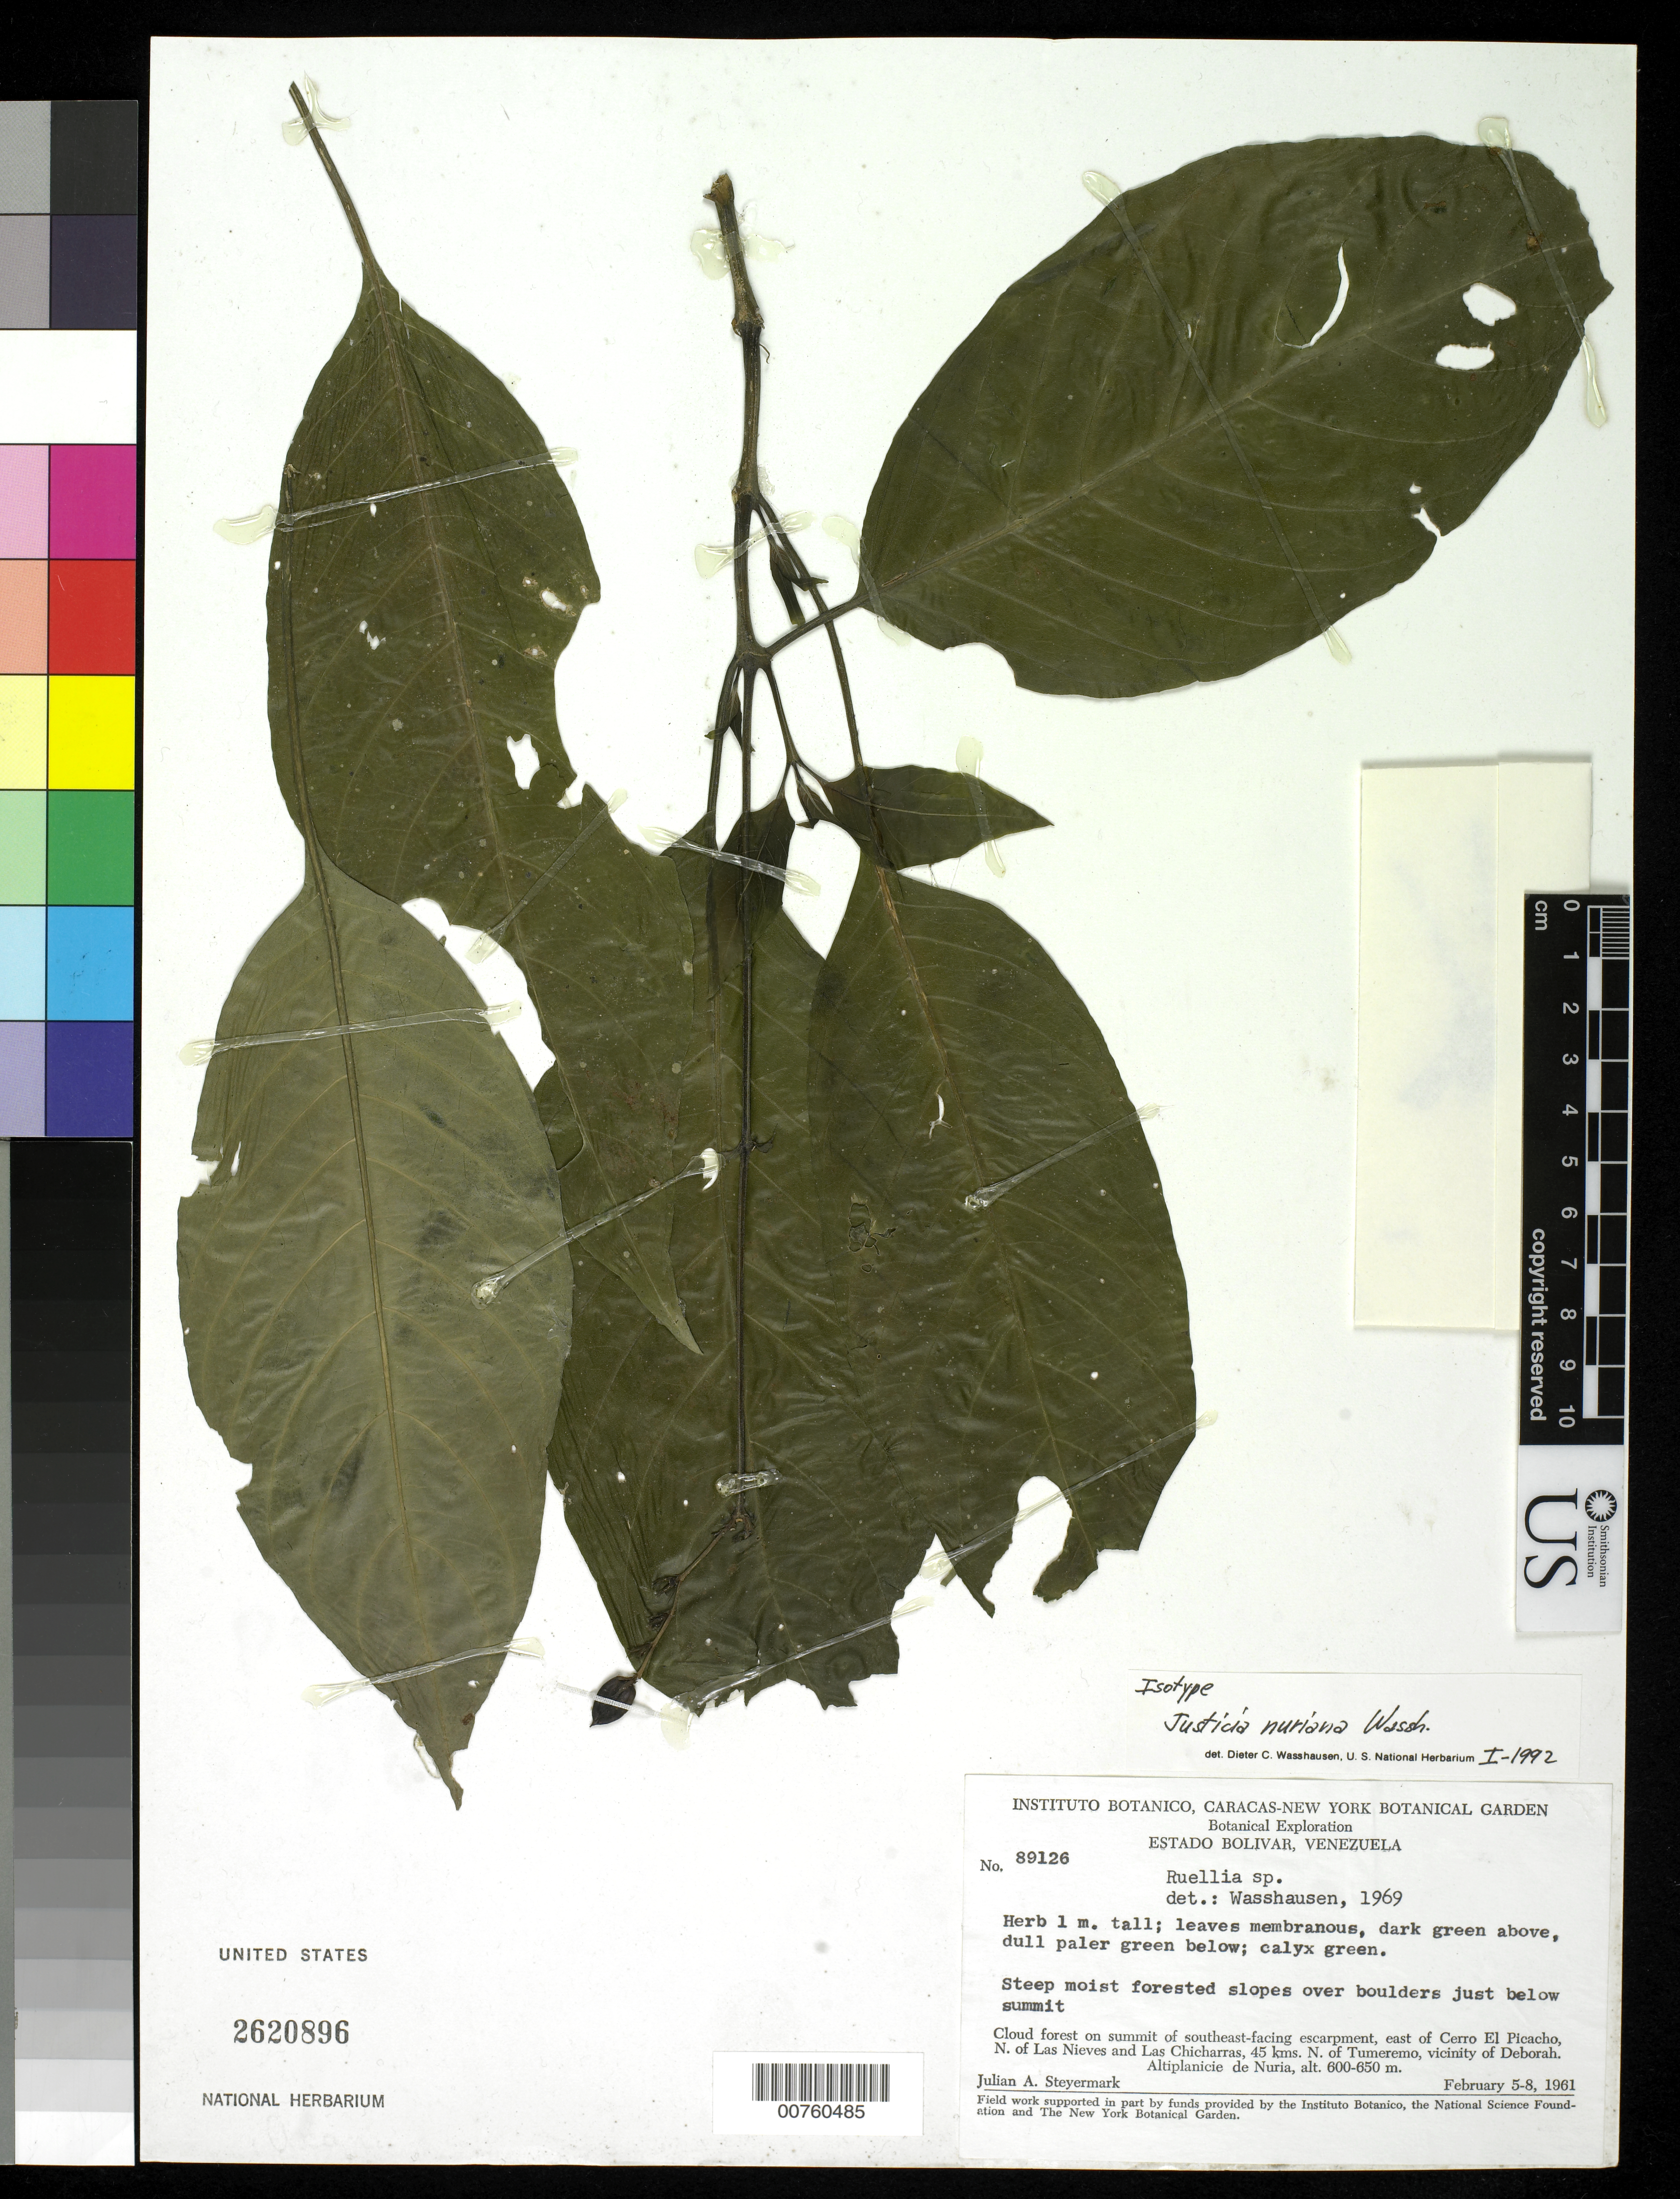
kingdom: Plantae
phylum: Tracheophyta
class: Magnoliopsida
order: Lamiales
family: Acanthaceae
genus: Justicia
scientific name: Justicia nuriana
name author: Wassh.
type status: Isotype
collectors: J. Steyermark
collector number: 89126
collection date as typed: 05 Feb 1961 to 08 Feb 1961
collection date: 1961-02-05/1961-02-08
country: Venezuela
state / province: Bolívar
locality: Cloud forest on summit of southeast-facing escarpment, east of Cerro el Picacho, N. of Las Nieves and Las Chicharras, 45 km N of Tumeremo, vicinity of Deborah. Altiplanicie de Nuria.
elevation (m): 600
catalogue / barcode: US 2620896